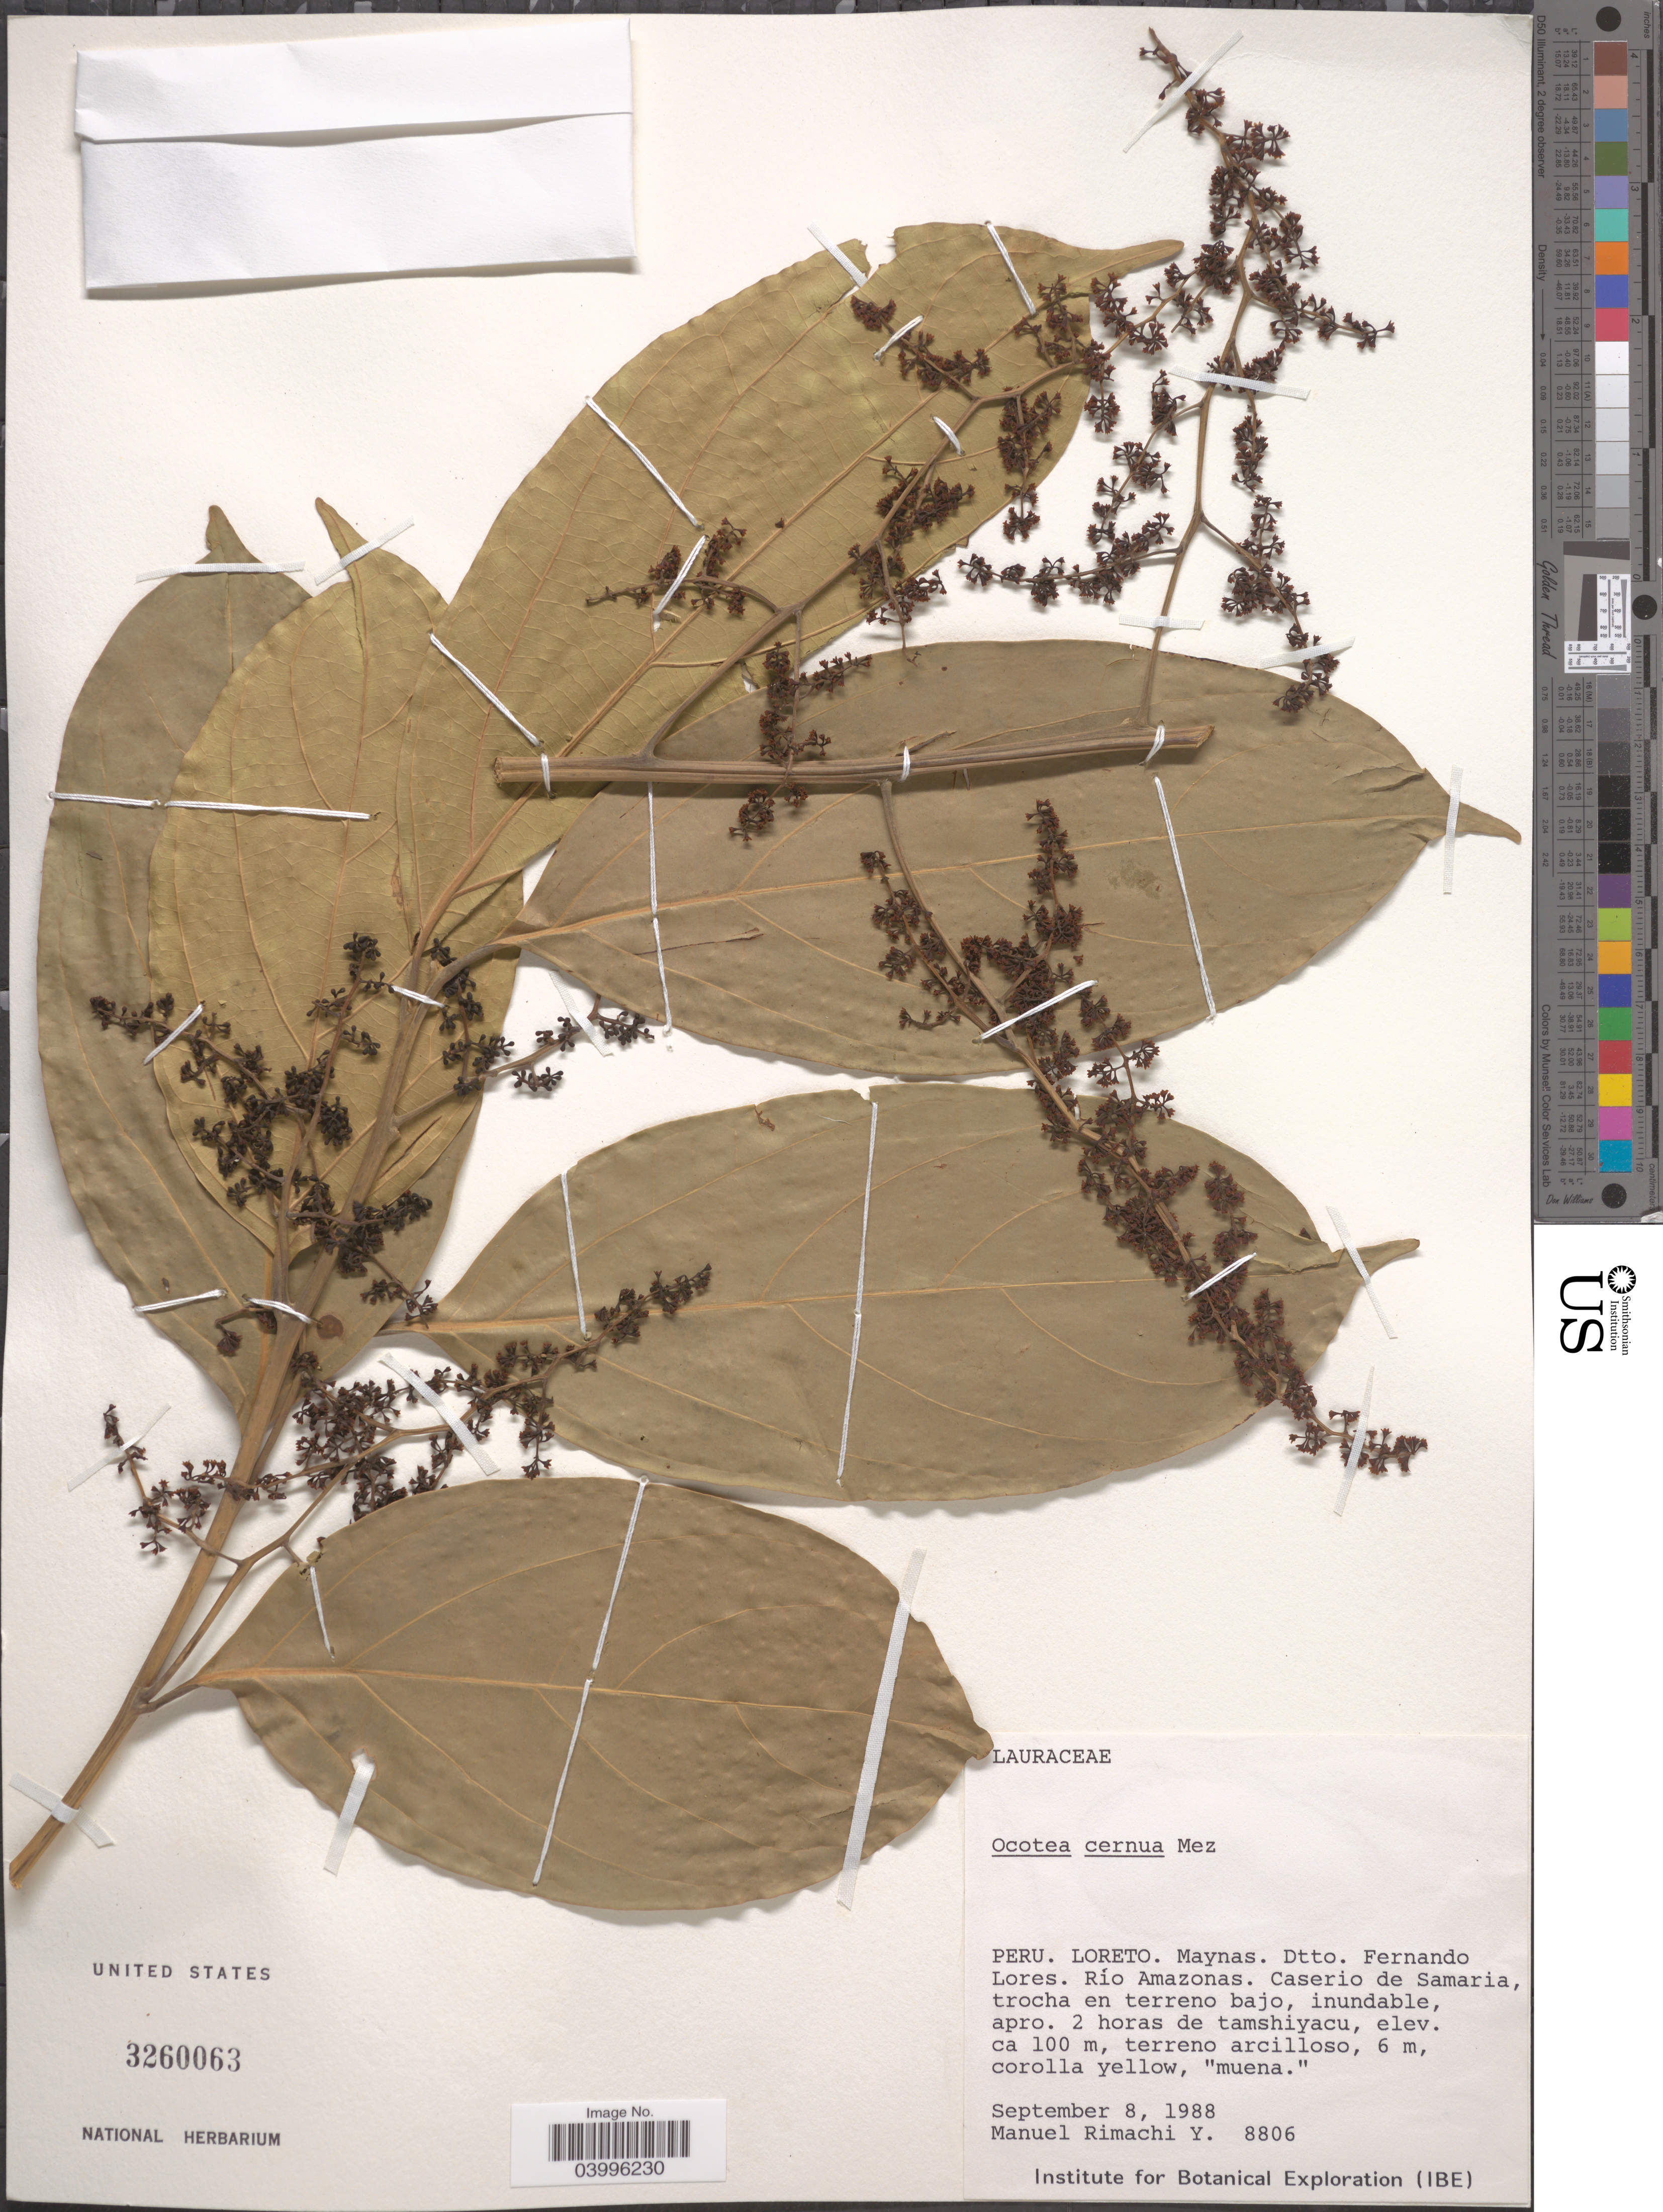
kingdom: Plantae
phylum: Tracheophyta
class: Magnoliopsida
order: Laurales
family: Lauraceae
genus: Ocotea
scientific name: Ocotea cernua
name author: (Nees) Mez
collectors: M. Rimachi Y.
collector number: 8806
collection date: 1988-09-08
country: Peru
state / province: Loreto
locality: Maynas. Dtto. Fernando Lores. Río Amazonas. Caserio de Samaria.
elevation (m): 100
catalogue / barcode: US 3260063